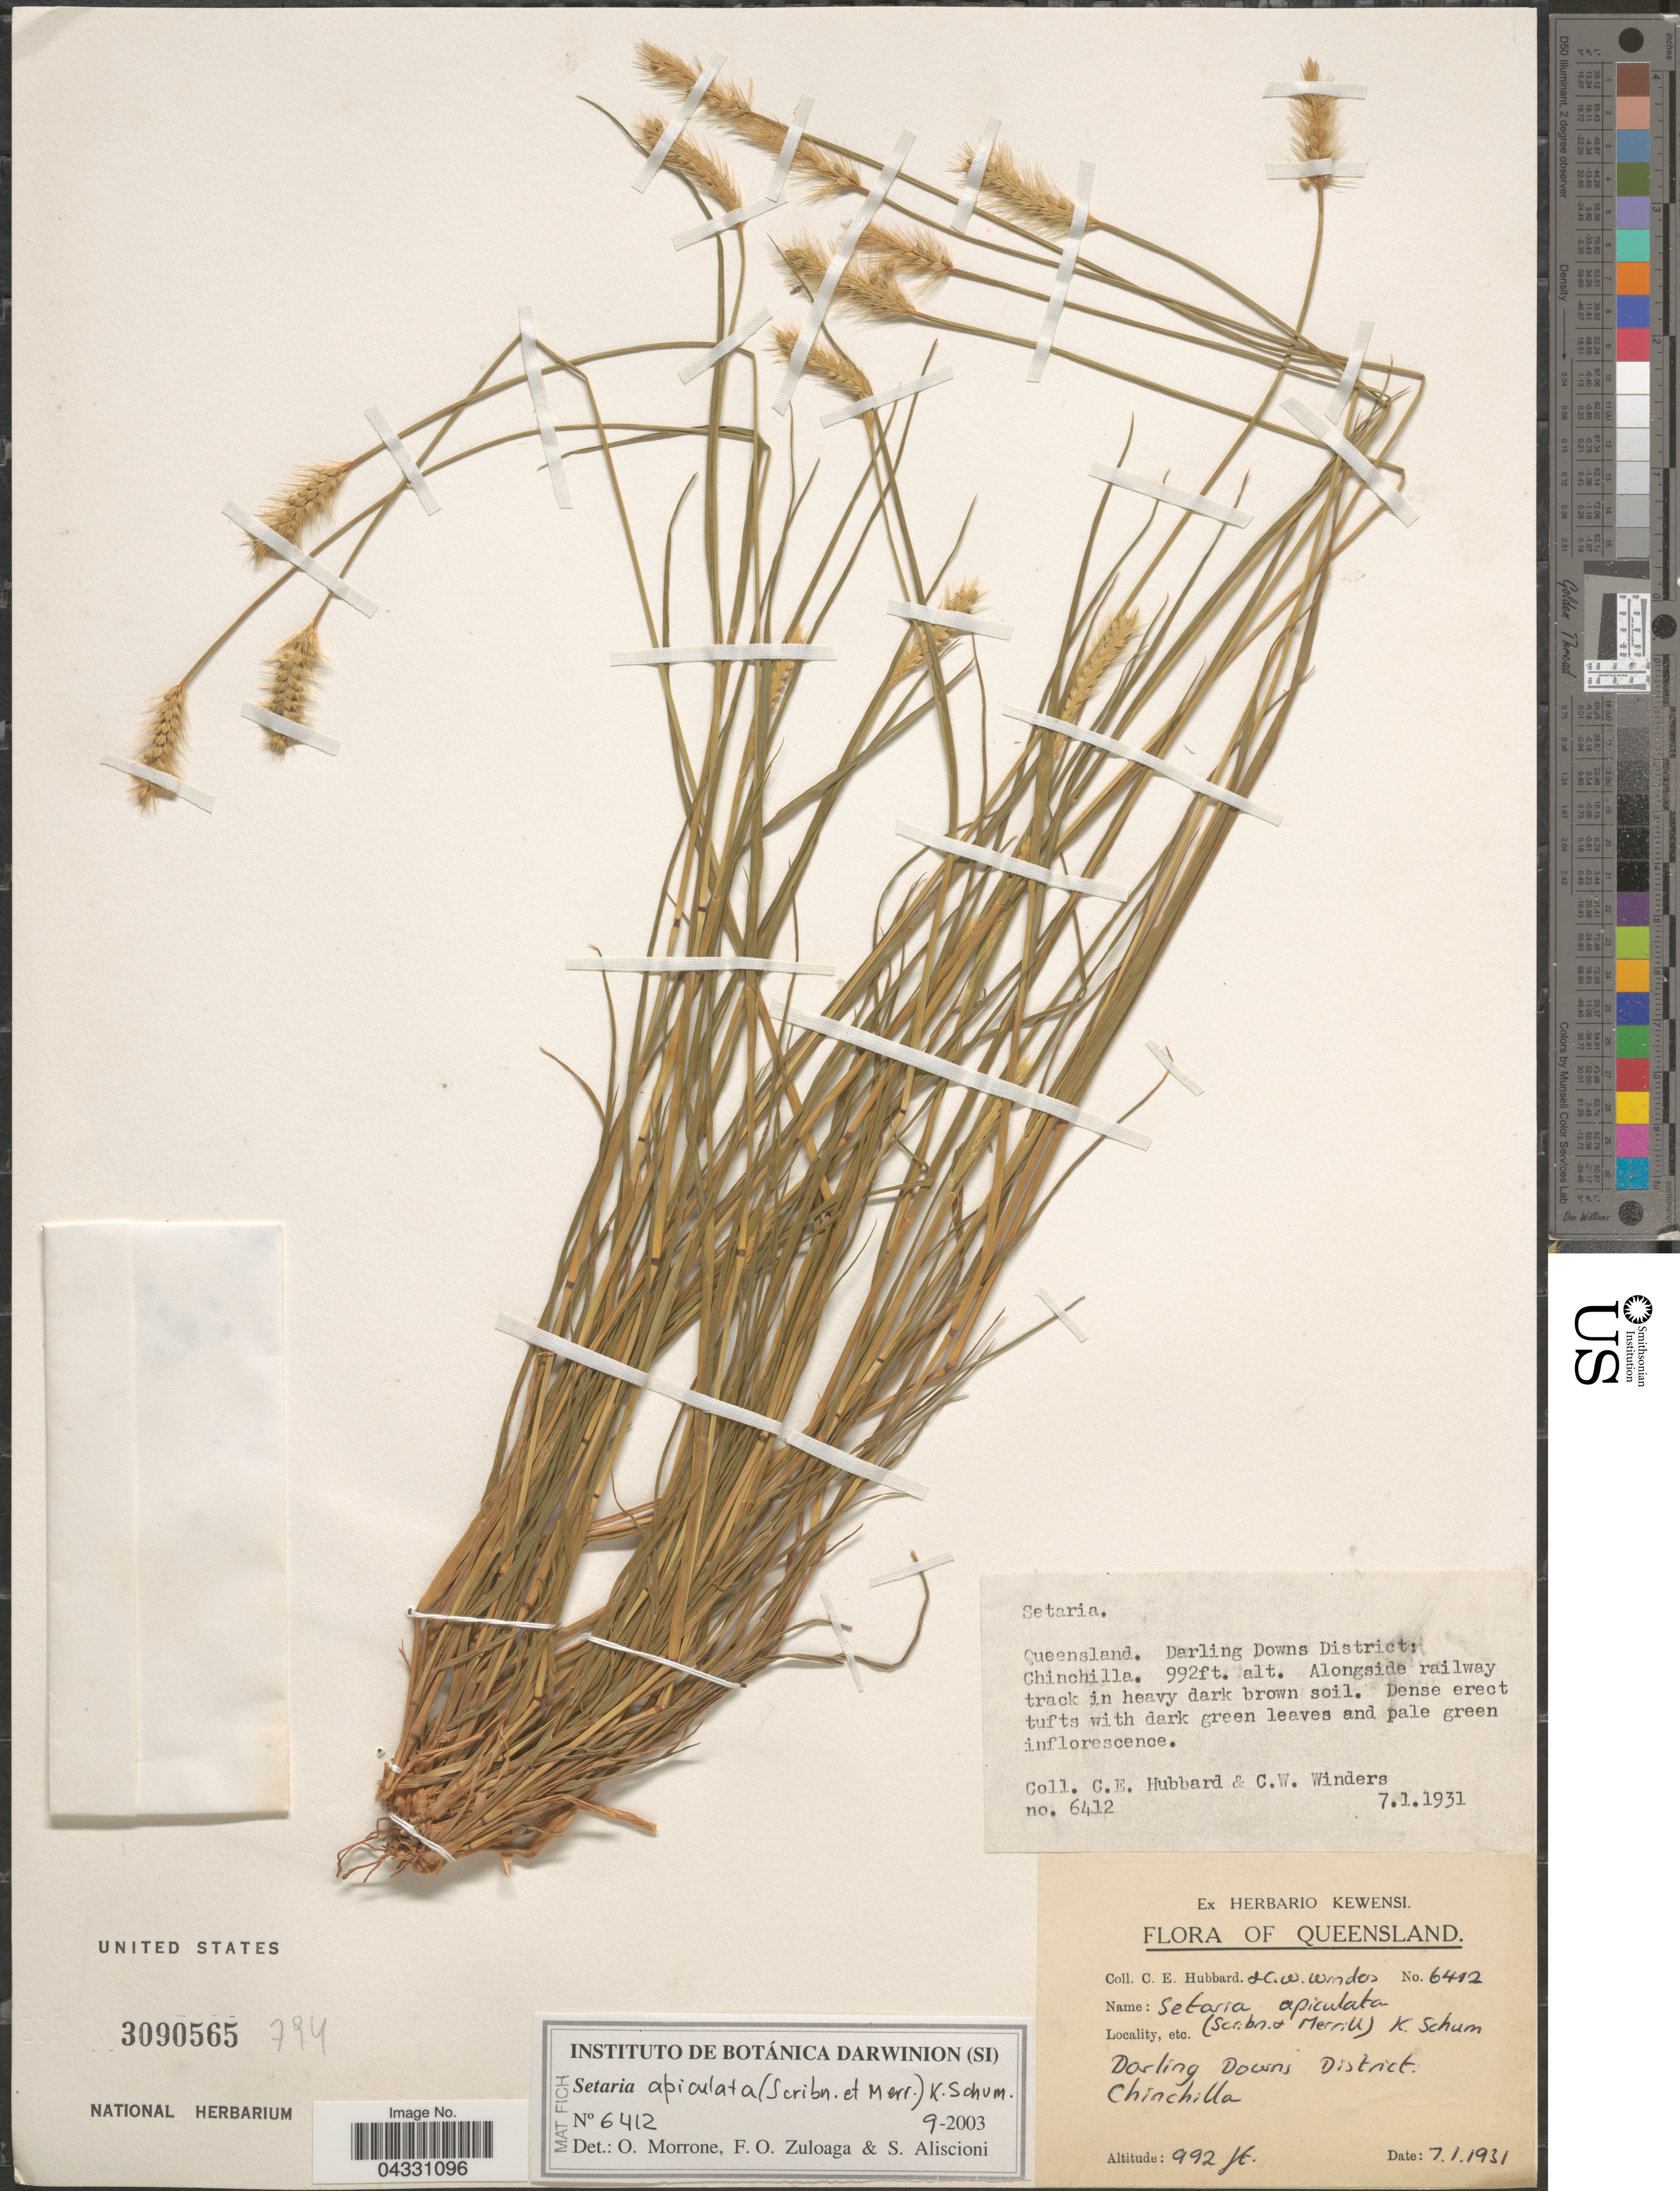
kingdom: Plantae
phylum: Tracheophyta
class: Liliopsida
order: Poales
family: Poaceae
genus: Setaria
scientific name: Setaria apiculata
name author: (Scribn. & Merr.) K. Schum.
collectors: C. E. Hubbard & C. Winders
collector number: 6412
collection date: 1931-01-07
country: Australia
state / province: Queensland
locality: Darling Downs District: Chinchilla.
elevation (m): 302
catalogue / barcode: US 3090565